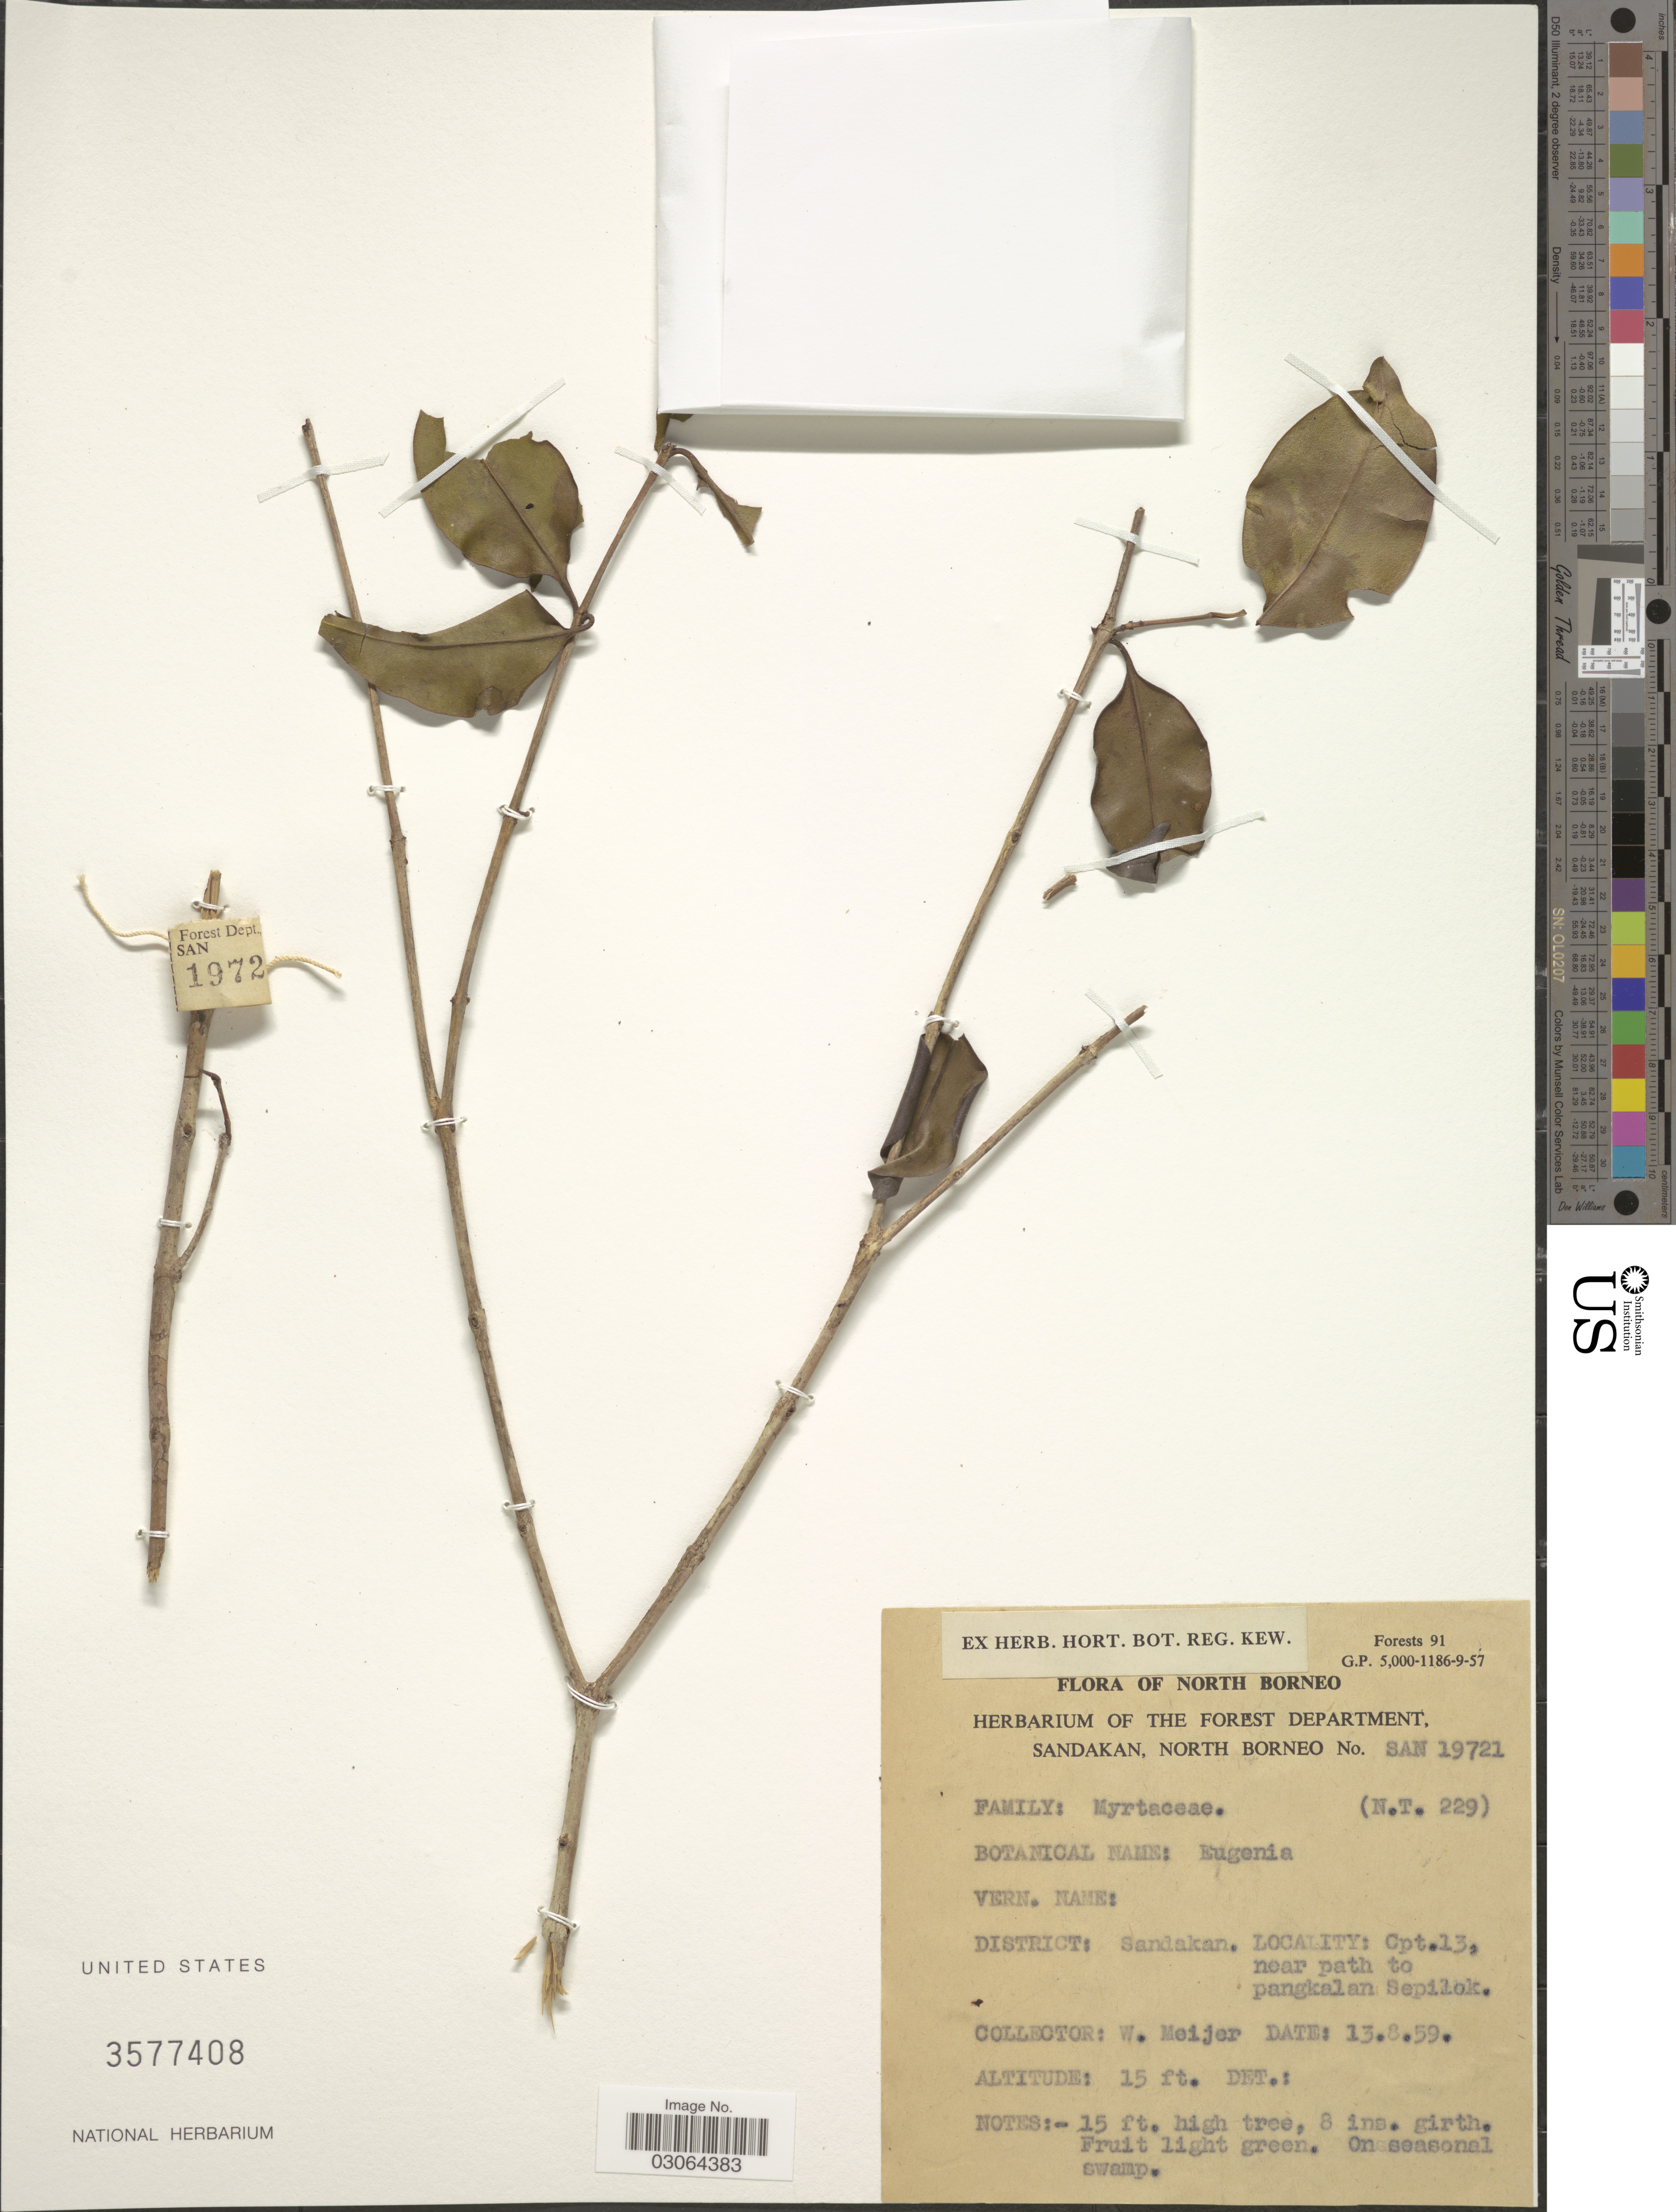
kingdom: Plantae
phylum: Tracheophyta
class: Magnoliopsida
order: Myrtales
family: Myrtaceae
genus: Eugenia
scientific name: Eugenia sp.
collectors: W. Meijer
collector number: SAN 19721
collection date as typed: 13.8.59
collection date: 1959-08-13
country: Malaysia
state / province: Sabah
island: Borneo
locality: North Borneo, Sandakan, Cpt. 13, near path to pangkalan Sepilok.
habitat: Seasonal swamp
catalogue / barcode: US 3577408